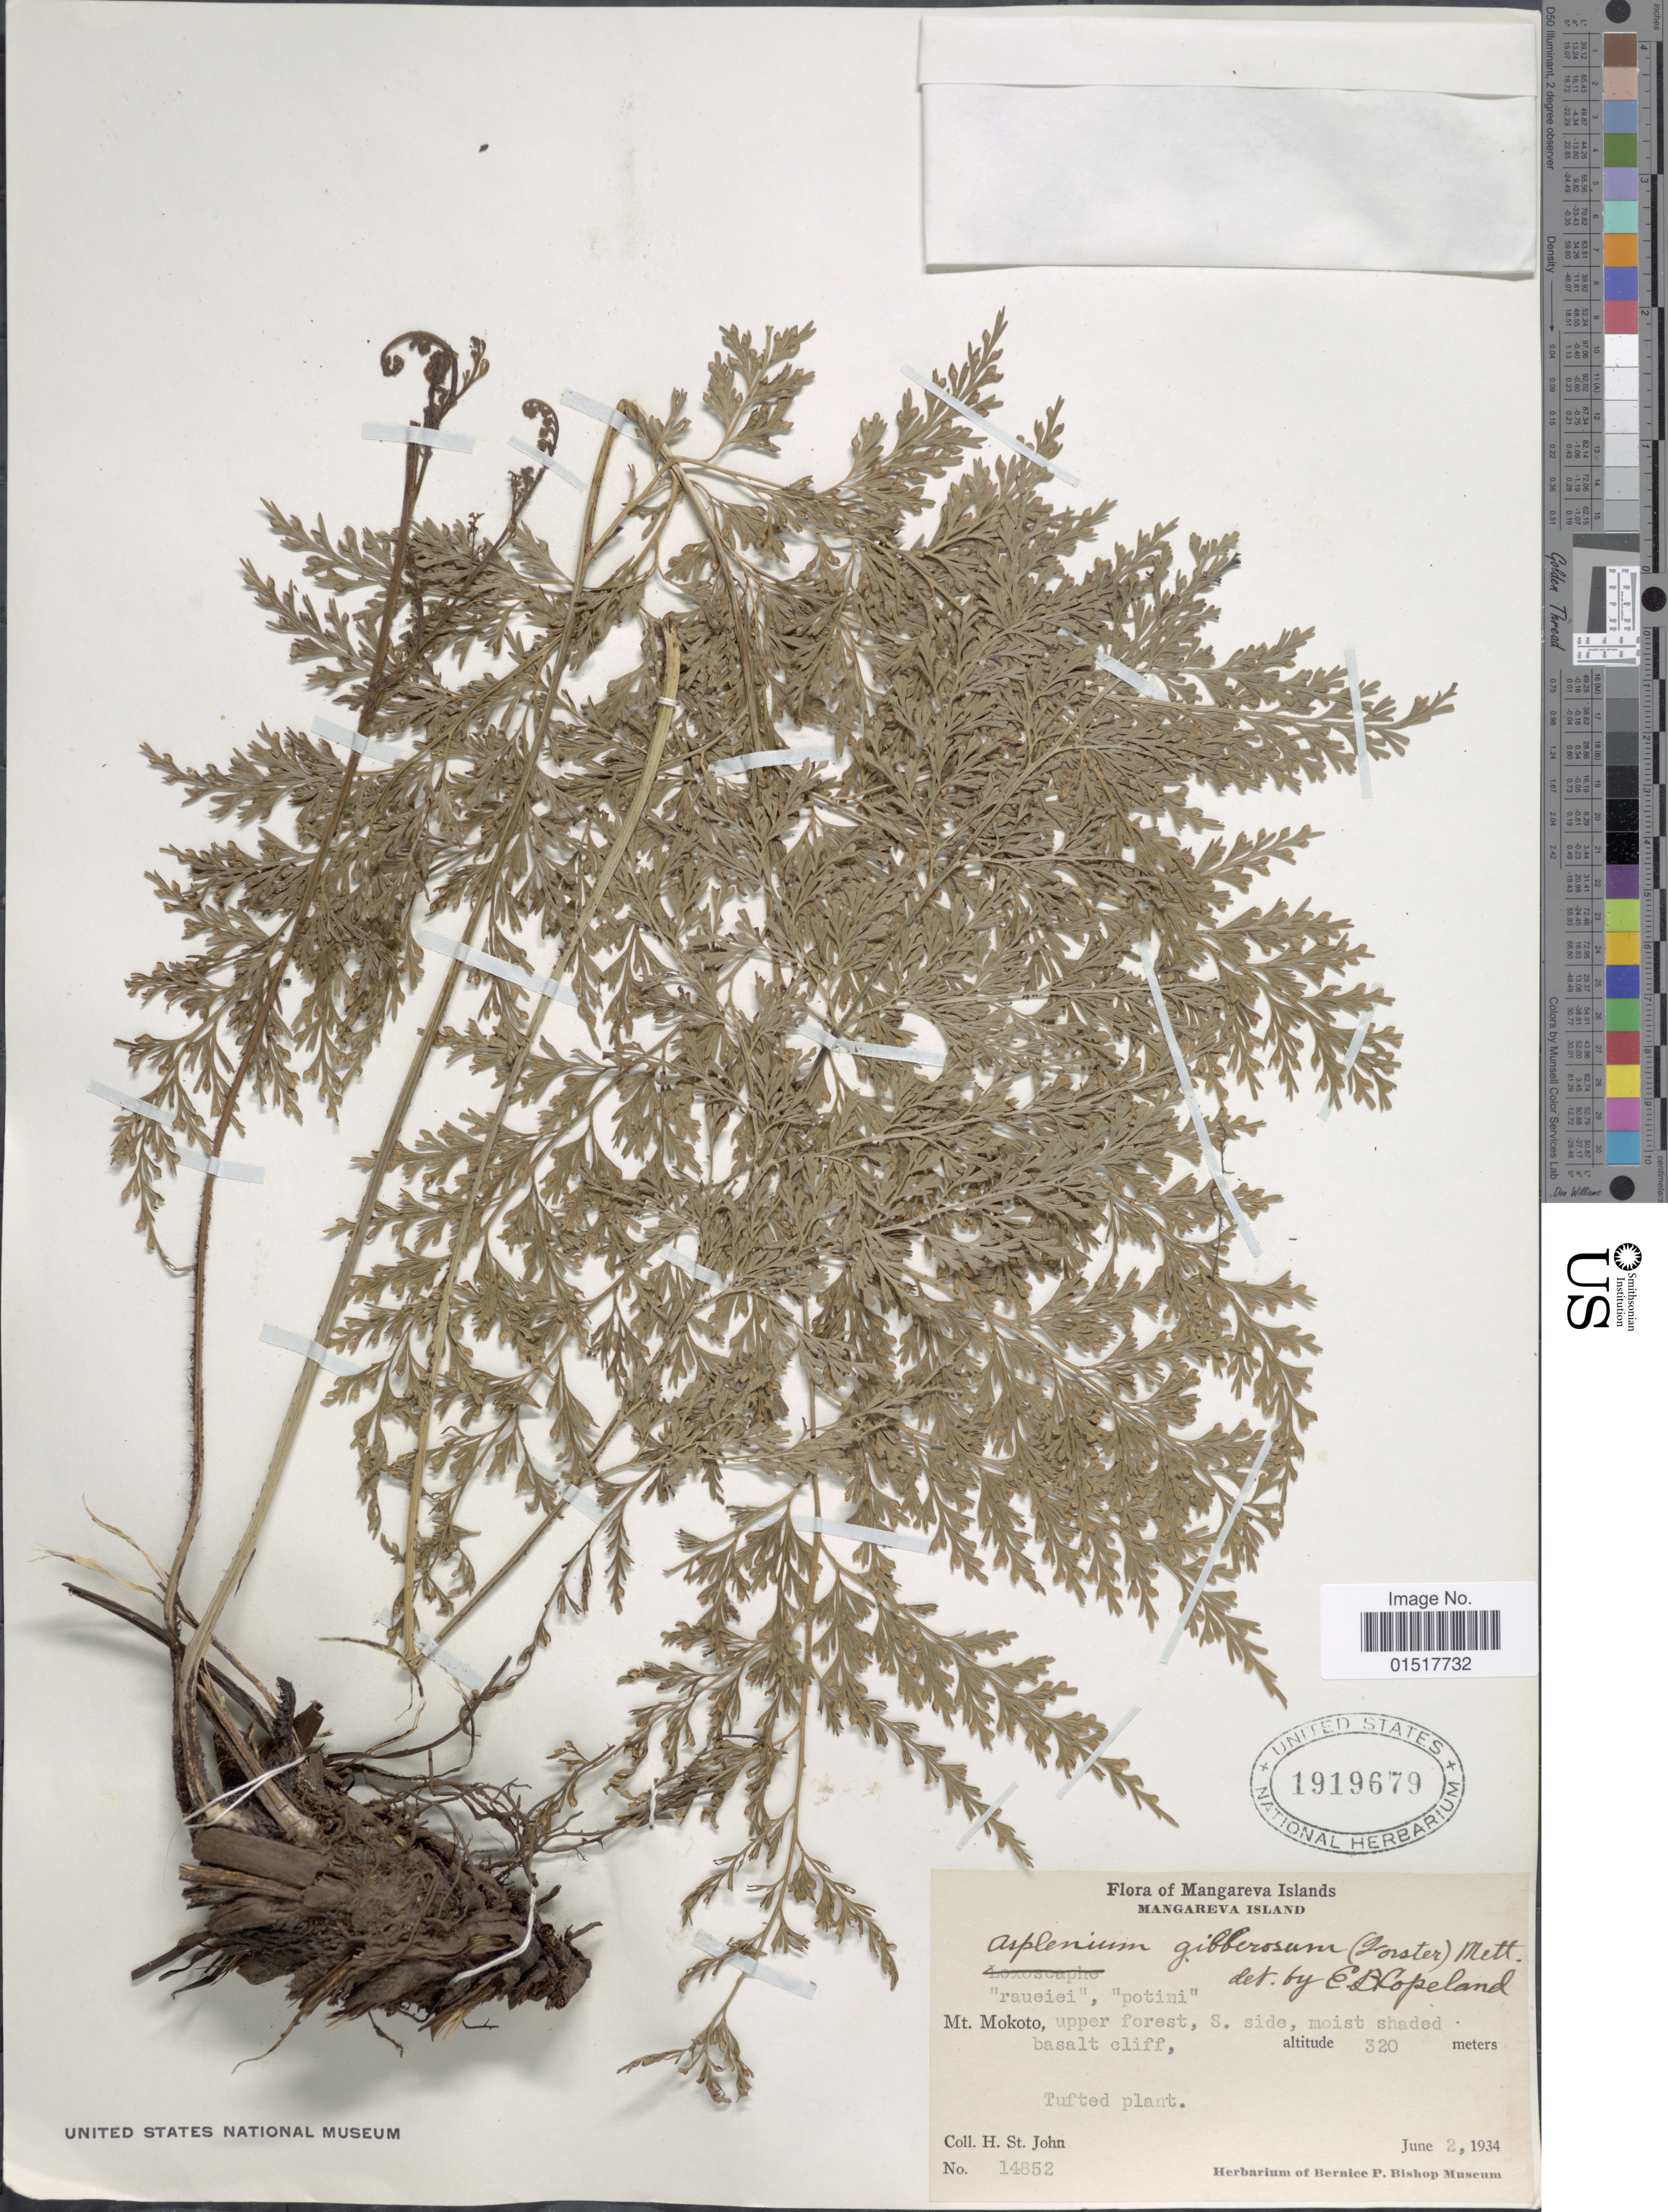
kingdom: Plantae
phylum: Tracheophyta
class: Polypodiopsida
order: Polypodiales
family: Aspleniaceae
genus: Asplenium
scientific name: Asplenium gibberosum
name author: (G. Forst.) Mett.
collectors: H. St. John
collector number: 14852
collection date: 1934-06-02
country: French Polynesia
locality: Mangareva Islands. Mangareva Island. Mt. Mokoto, upper forest, S. side, moist shaded basalt cliff.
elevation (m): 320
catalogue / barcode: US 1919679